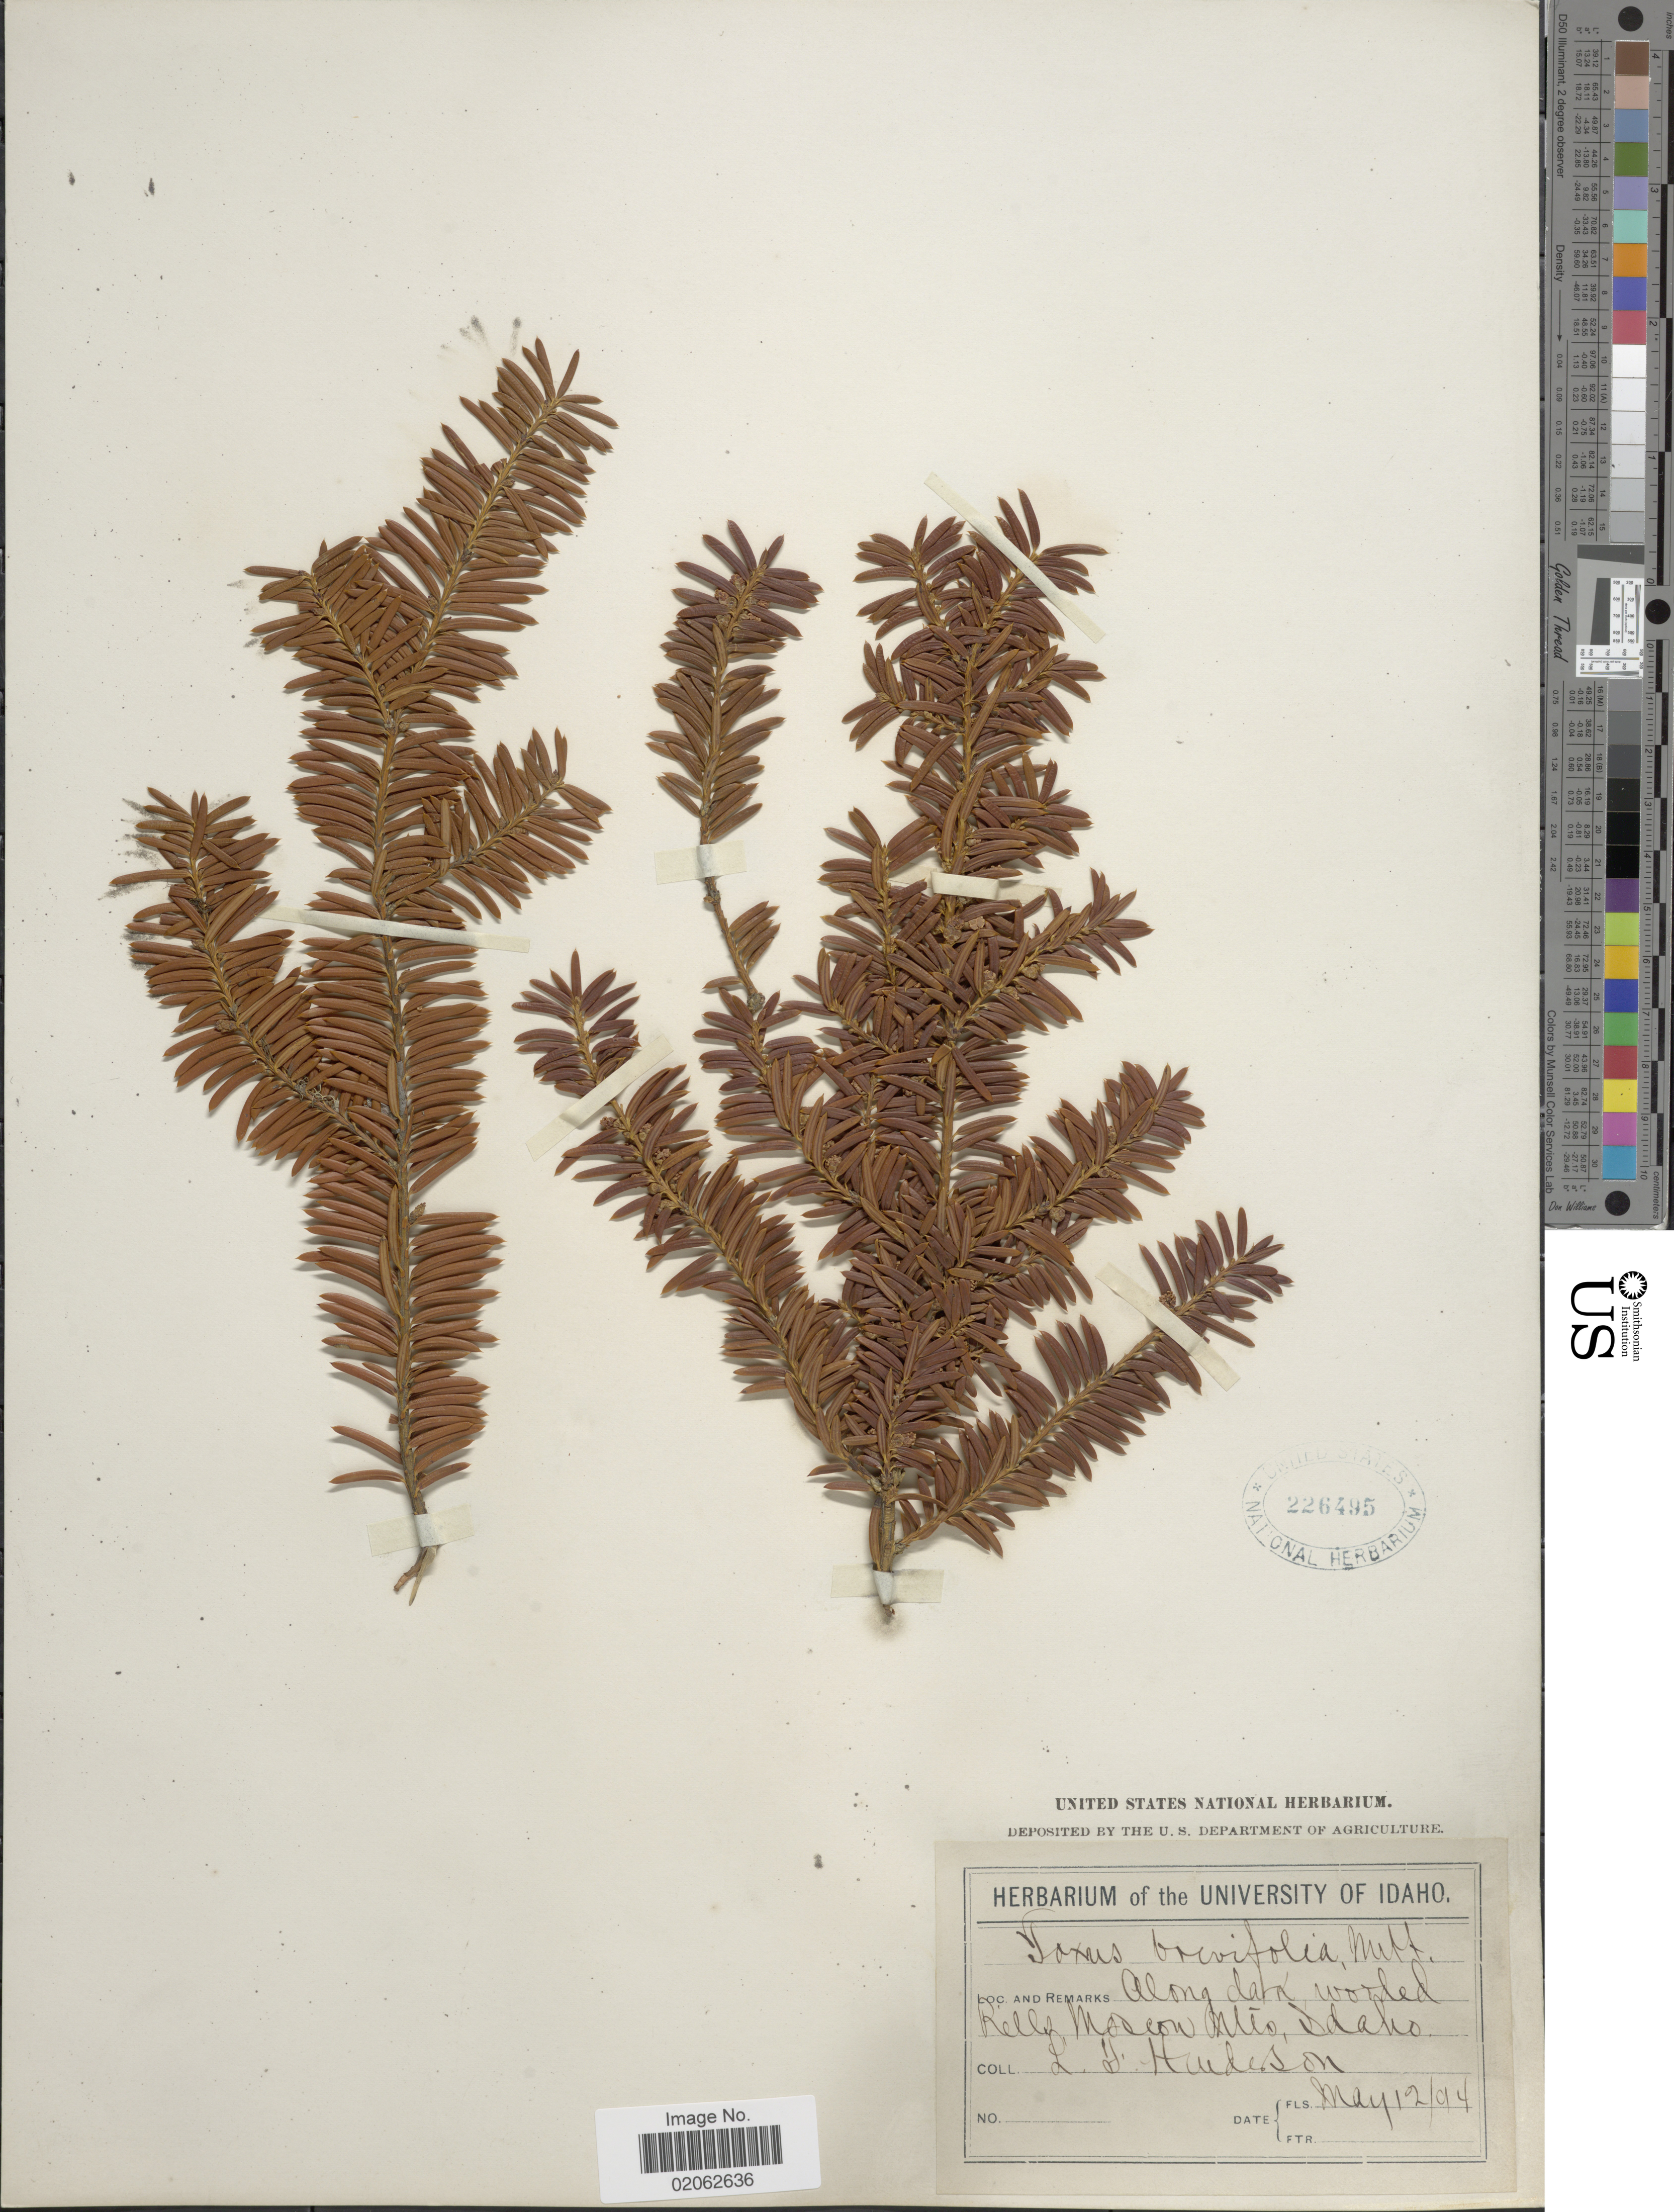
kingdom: Plantae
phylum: Tracheophyta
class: Pinopsida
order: Pinales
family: Taxaceae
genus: Taxus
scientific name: Taxus brevifolia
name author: Nutt.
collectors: L. F. Hudson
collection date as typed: Transcribed d/m/y: 12/5/94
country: United States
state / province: Idaho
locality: Moscow Mts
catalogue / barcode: US 226495